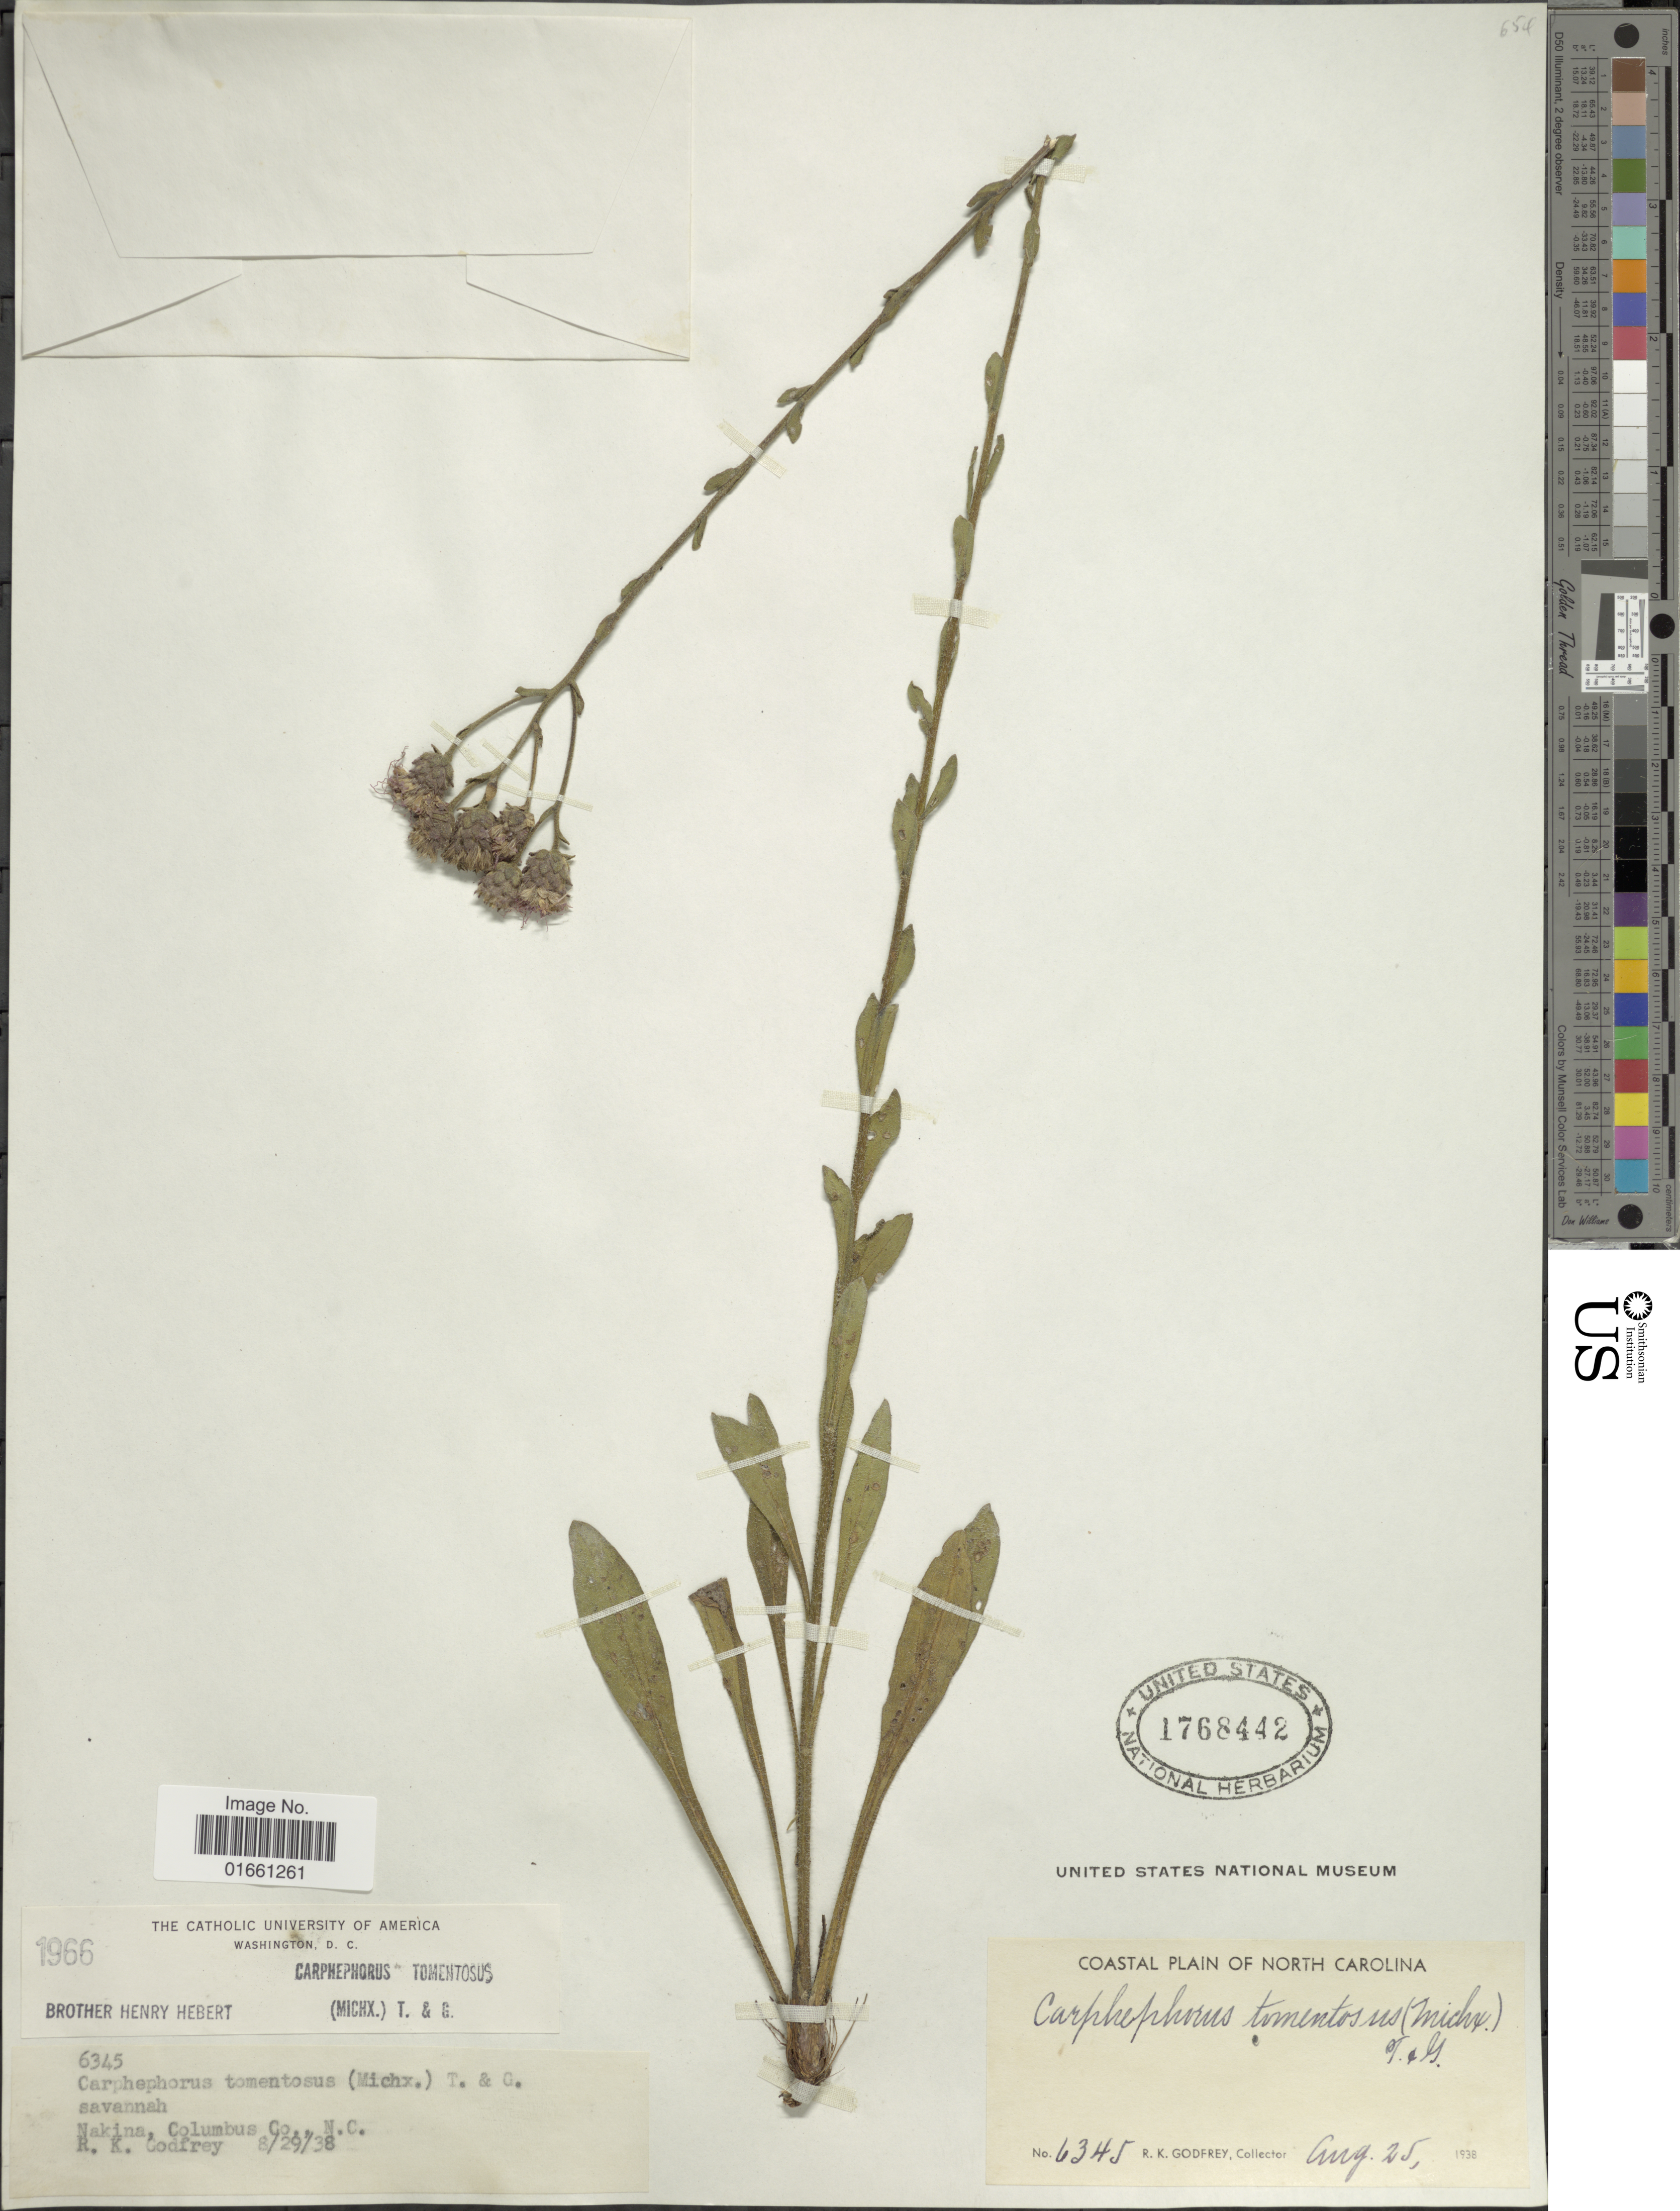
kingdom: Plantae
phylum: Tracheophyta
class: Magnoliopsida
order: Asterales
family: Asteraceae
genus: Carphephorus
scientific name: Carphephorus tomentosus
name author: (Michaux) Torr. & A. Gray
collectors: R. K. Godfrey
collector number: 6345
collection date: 1938-08-25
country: United States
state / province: North Carolina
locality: Coastal Plain of North Carolina, Nakina, Columbus Co.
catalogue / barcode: US 1768442